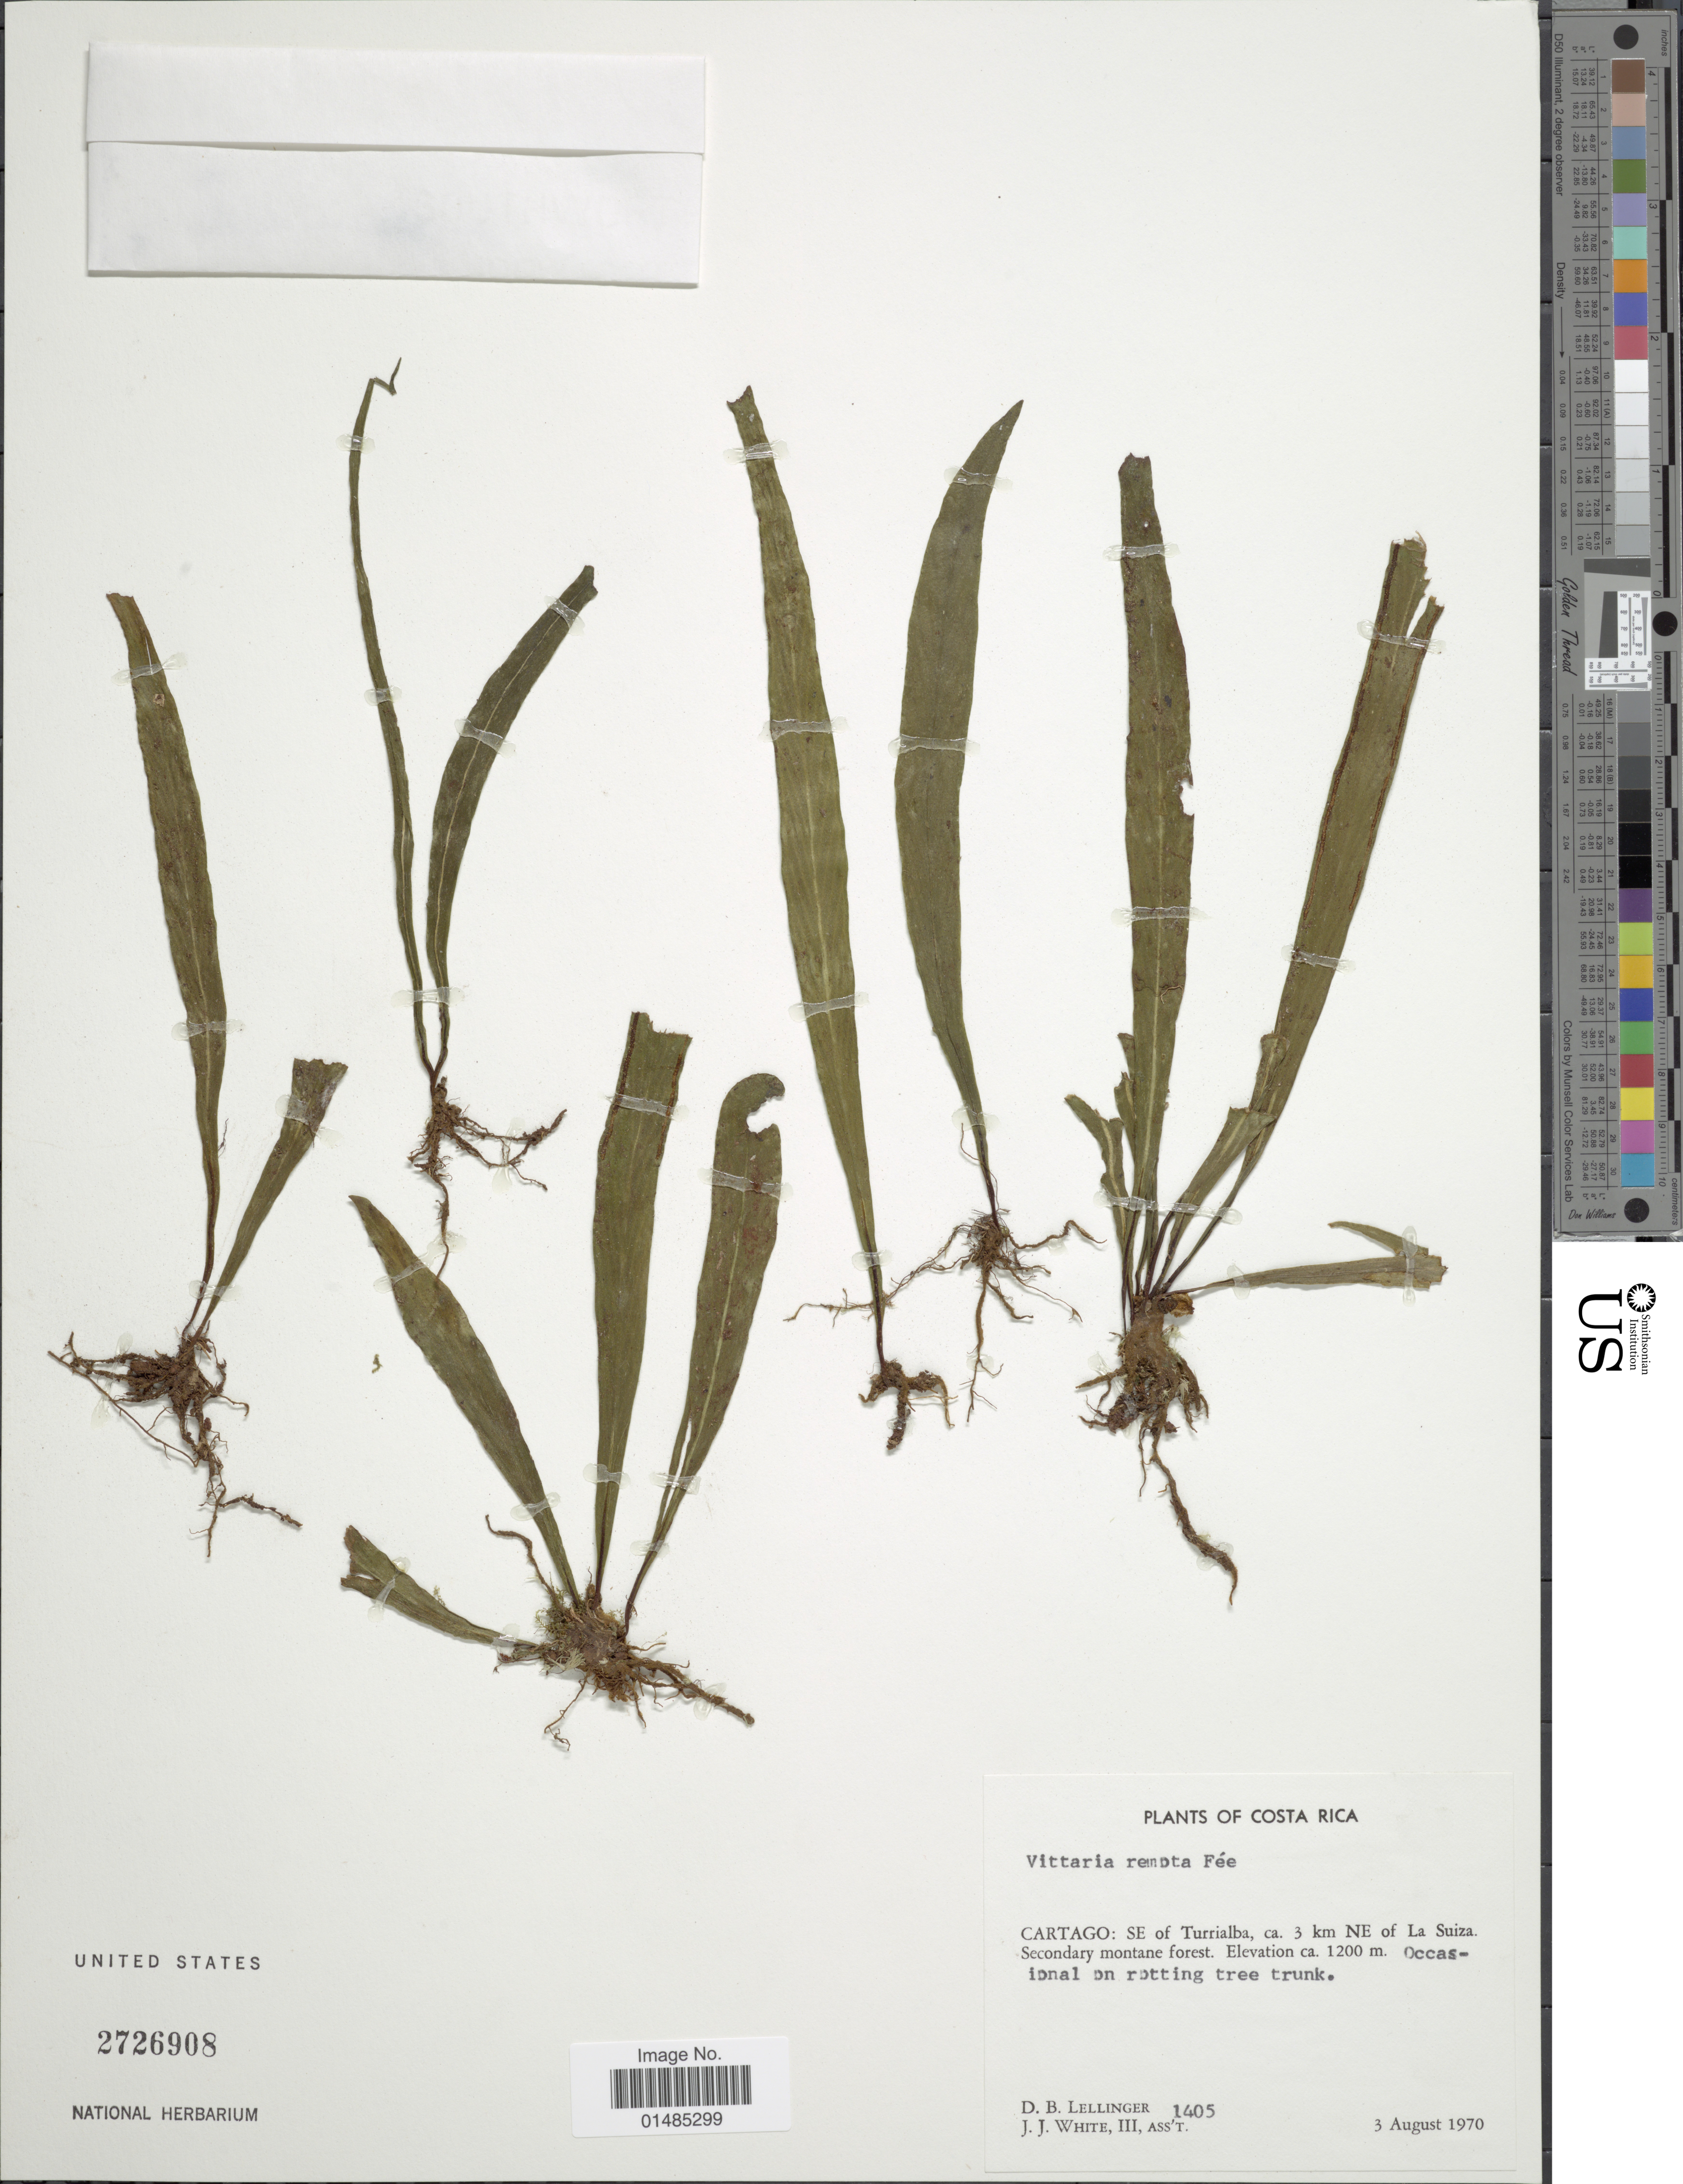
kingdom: Plantae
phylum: Tracheophyta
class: Polypodiopsida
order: Polypodiales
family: Pteridaceae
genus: Radiovittaria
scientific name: Radiovittaria remota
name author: (Fée) E.H. Crane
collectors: D. B. Lellinger & J. J. White III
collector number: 1405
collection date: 1970-08-03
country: Costa Rica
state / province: Cartago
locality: SE of Turrialba, ca. 3 km NE of La Suiza.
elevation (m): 1200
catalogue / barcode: US 2726908